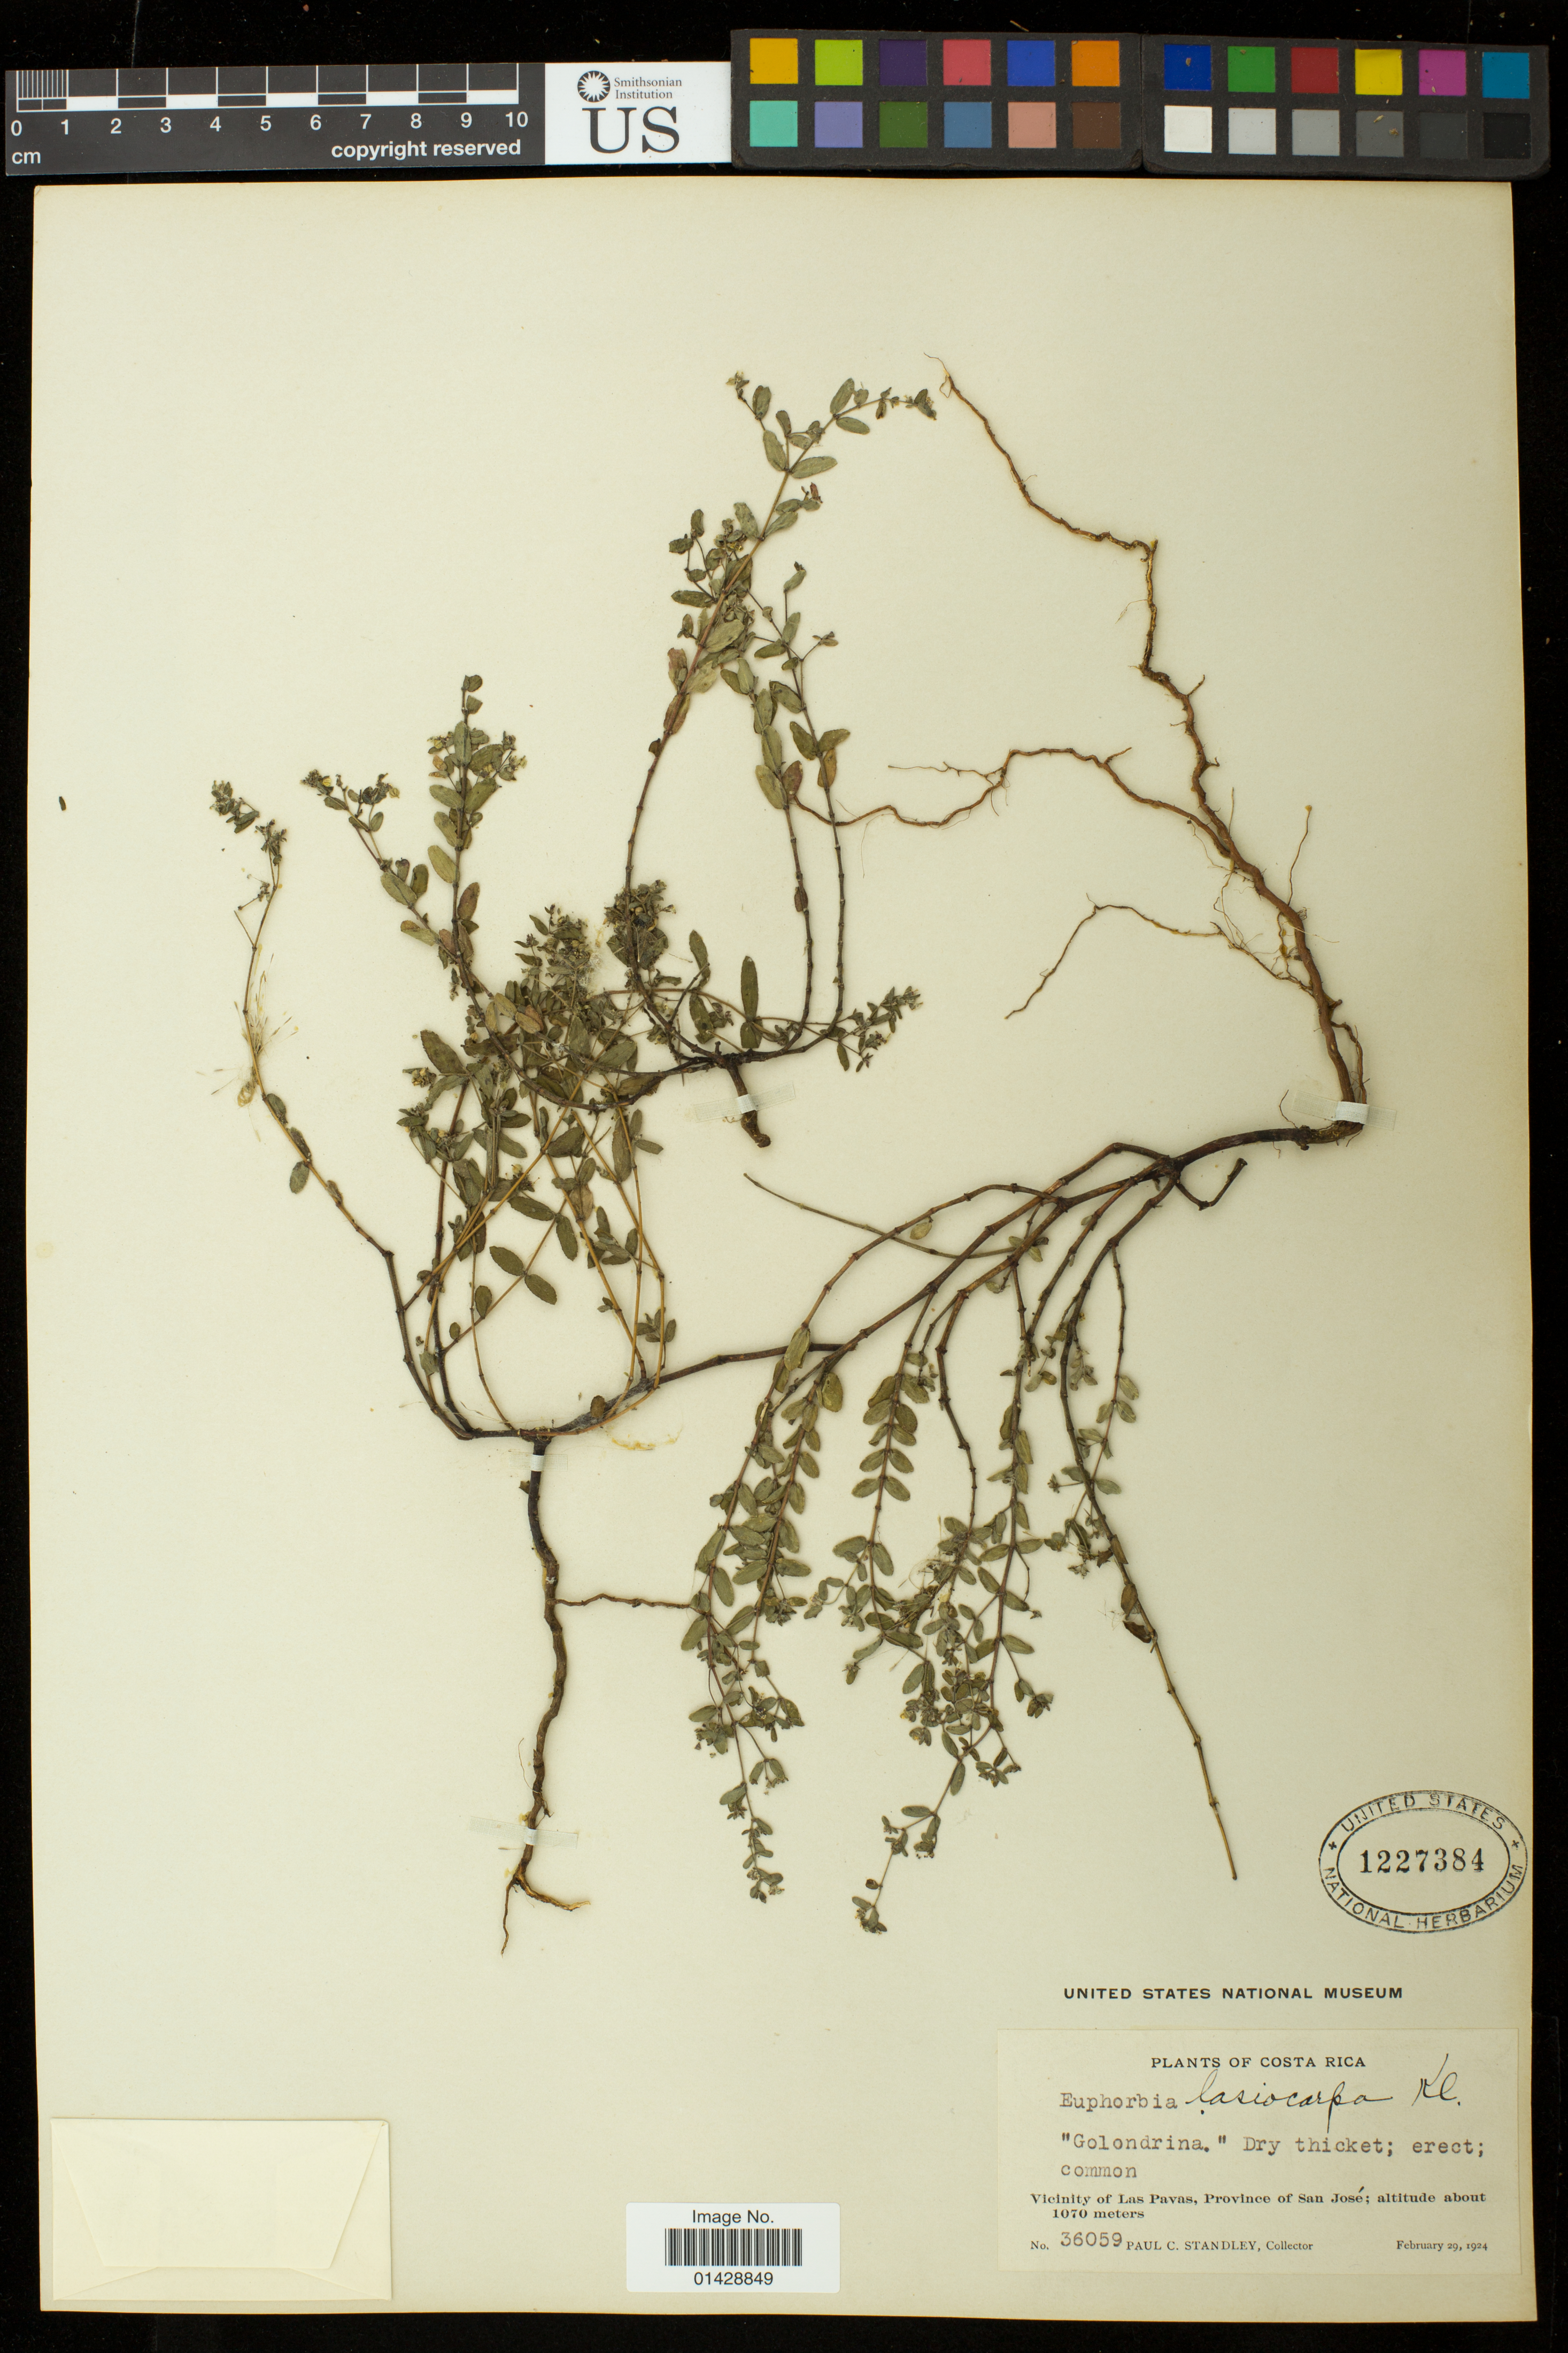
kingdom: Plantae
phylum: Tracheophyta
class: Magnoliopsida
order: Malpighiales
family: Euphorbiaceae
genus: Euphorbia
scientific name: Euphorbia lasiocarpa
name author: Klotzsch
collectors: P. C. Standley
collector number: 36059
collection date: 1924-02-29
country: Costa Rica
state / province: San José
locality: Vicinity of Las Pavas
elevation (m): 1070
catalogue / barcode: US 1227384